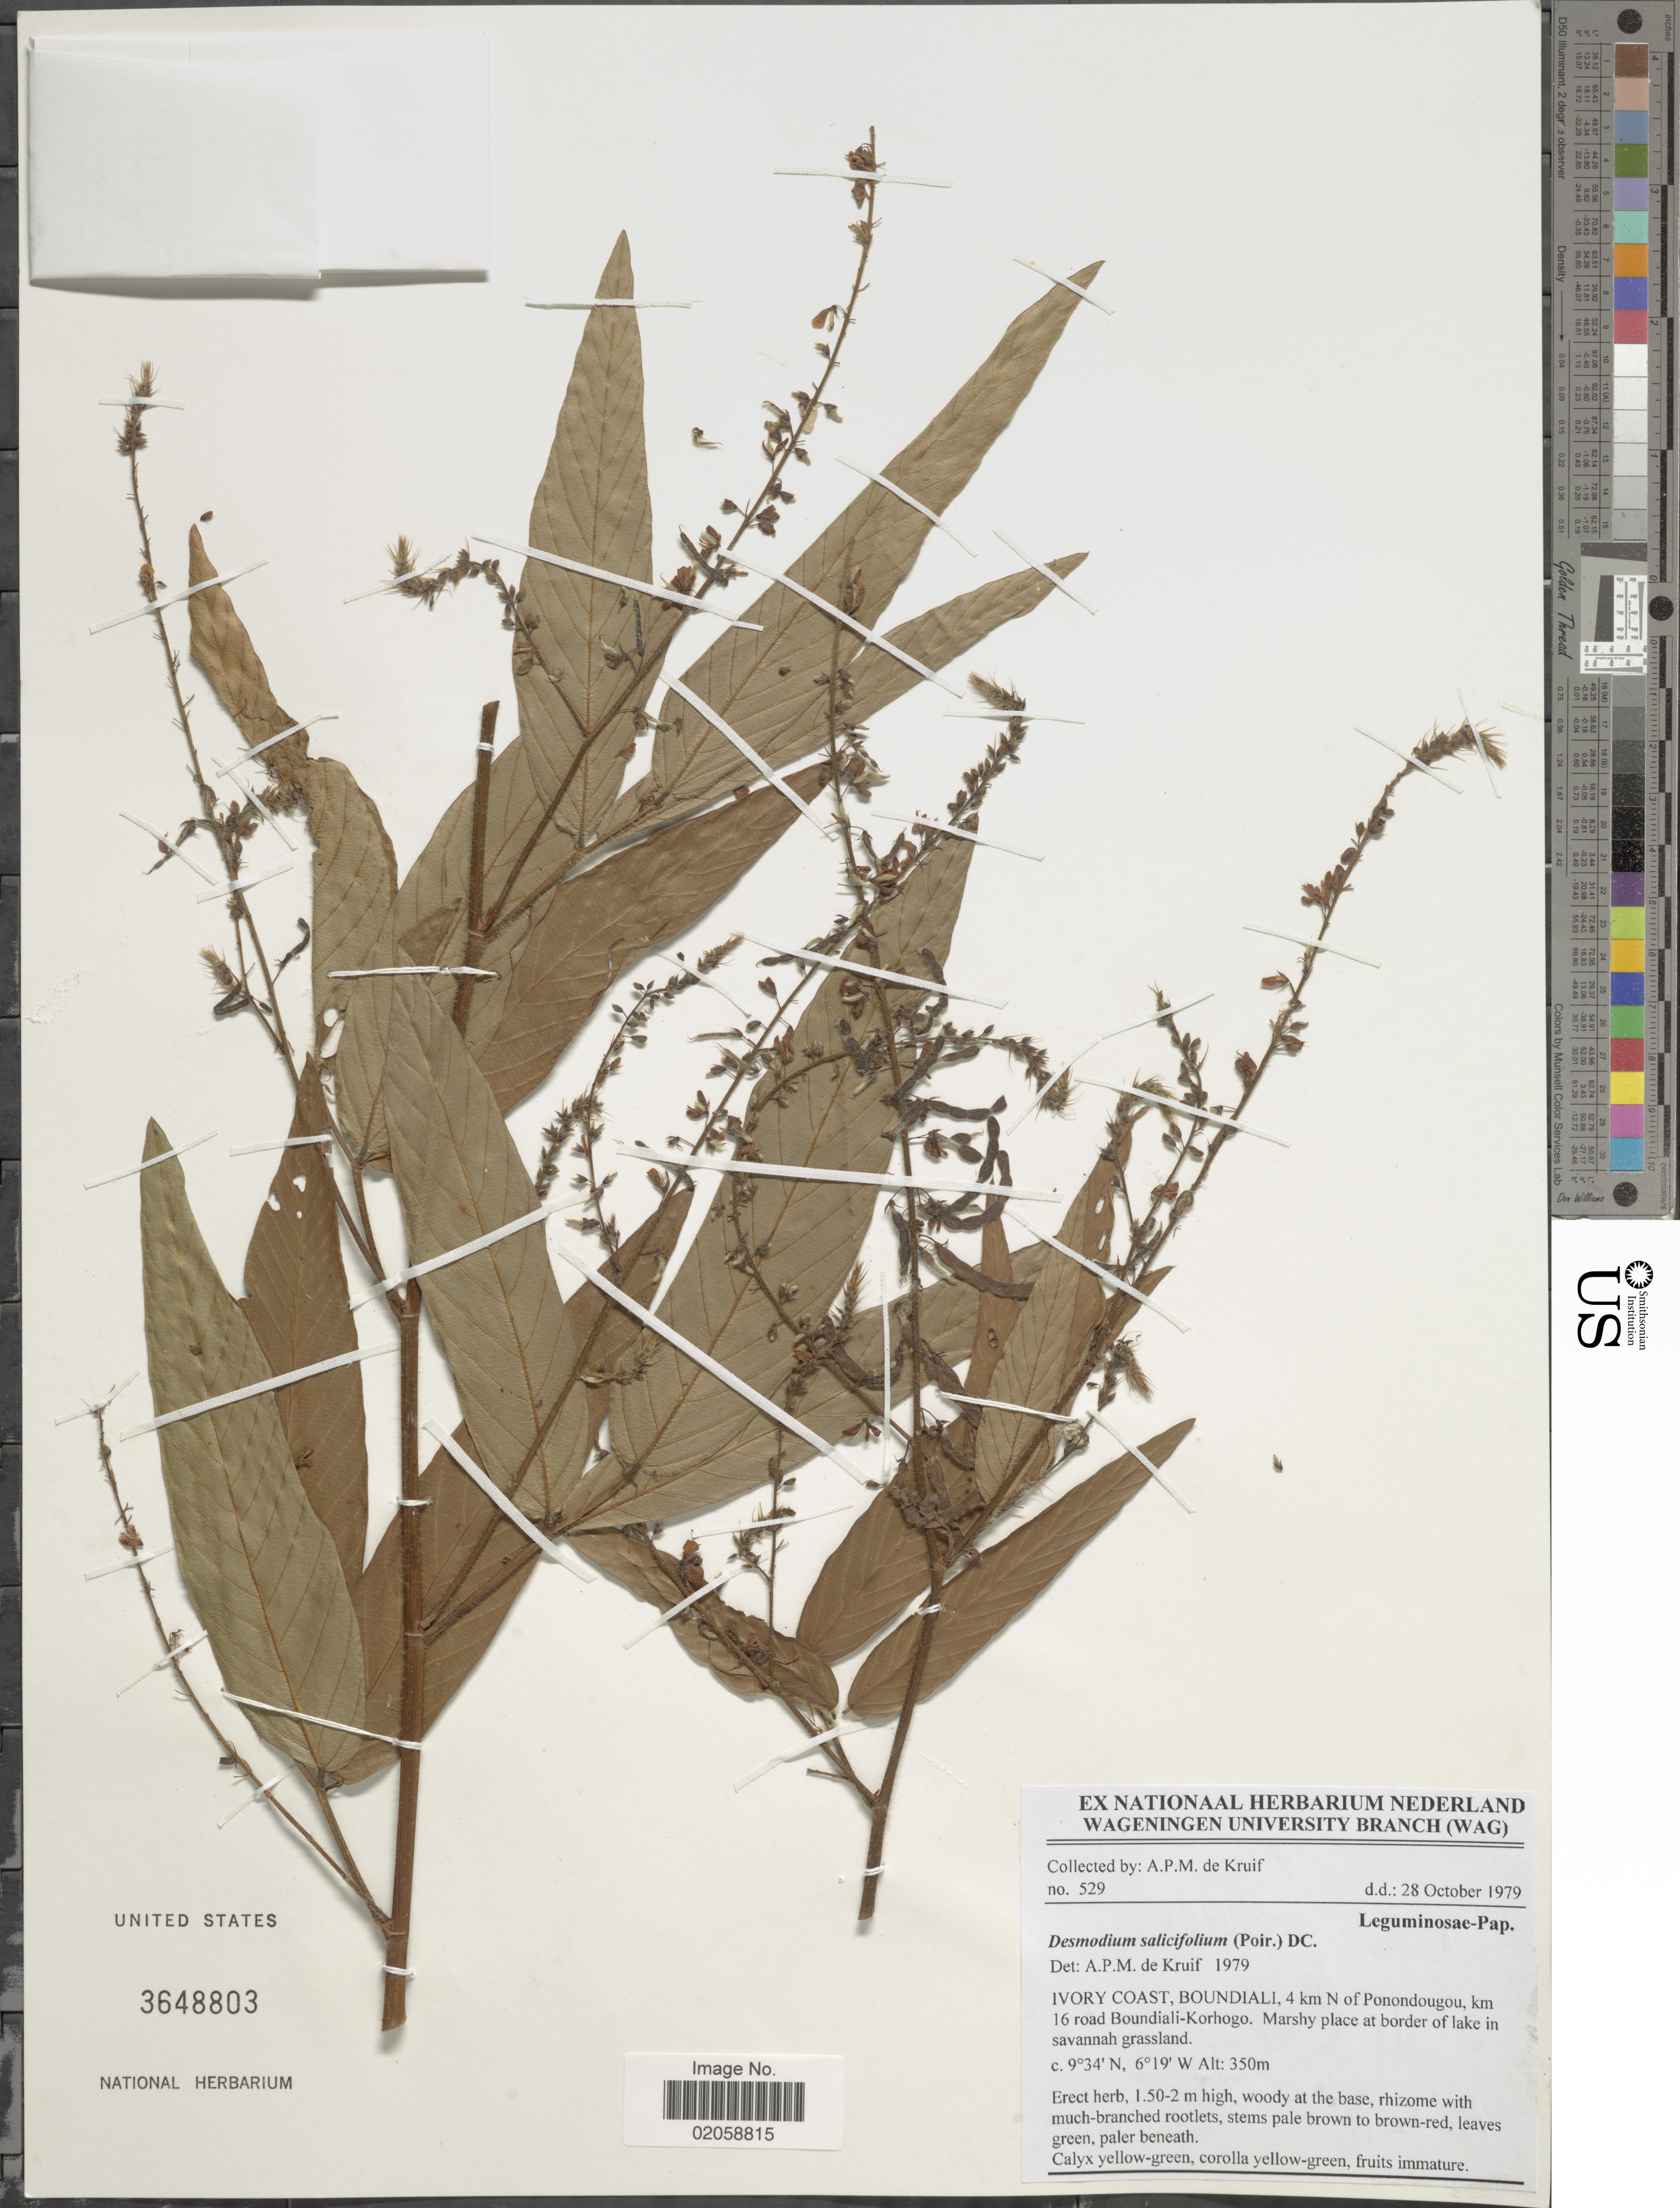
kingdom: Plantae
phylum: Tracheophyta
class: Magnoliopsida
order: Fabales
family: Fabaceae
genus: Pleurolobus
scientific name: Pleurolobus salicifolius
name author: (Poir.) H. Ohashi & K. Ohashi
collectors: A. P. de Kruif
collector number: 529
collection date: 1979-10-28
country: Ivory Coast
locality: Boundiali, 4 km N of Ponondougou, km 16 road Boundiali-Korhogo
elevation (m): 350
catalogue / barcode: US 3648803